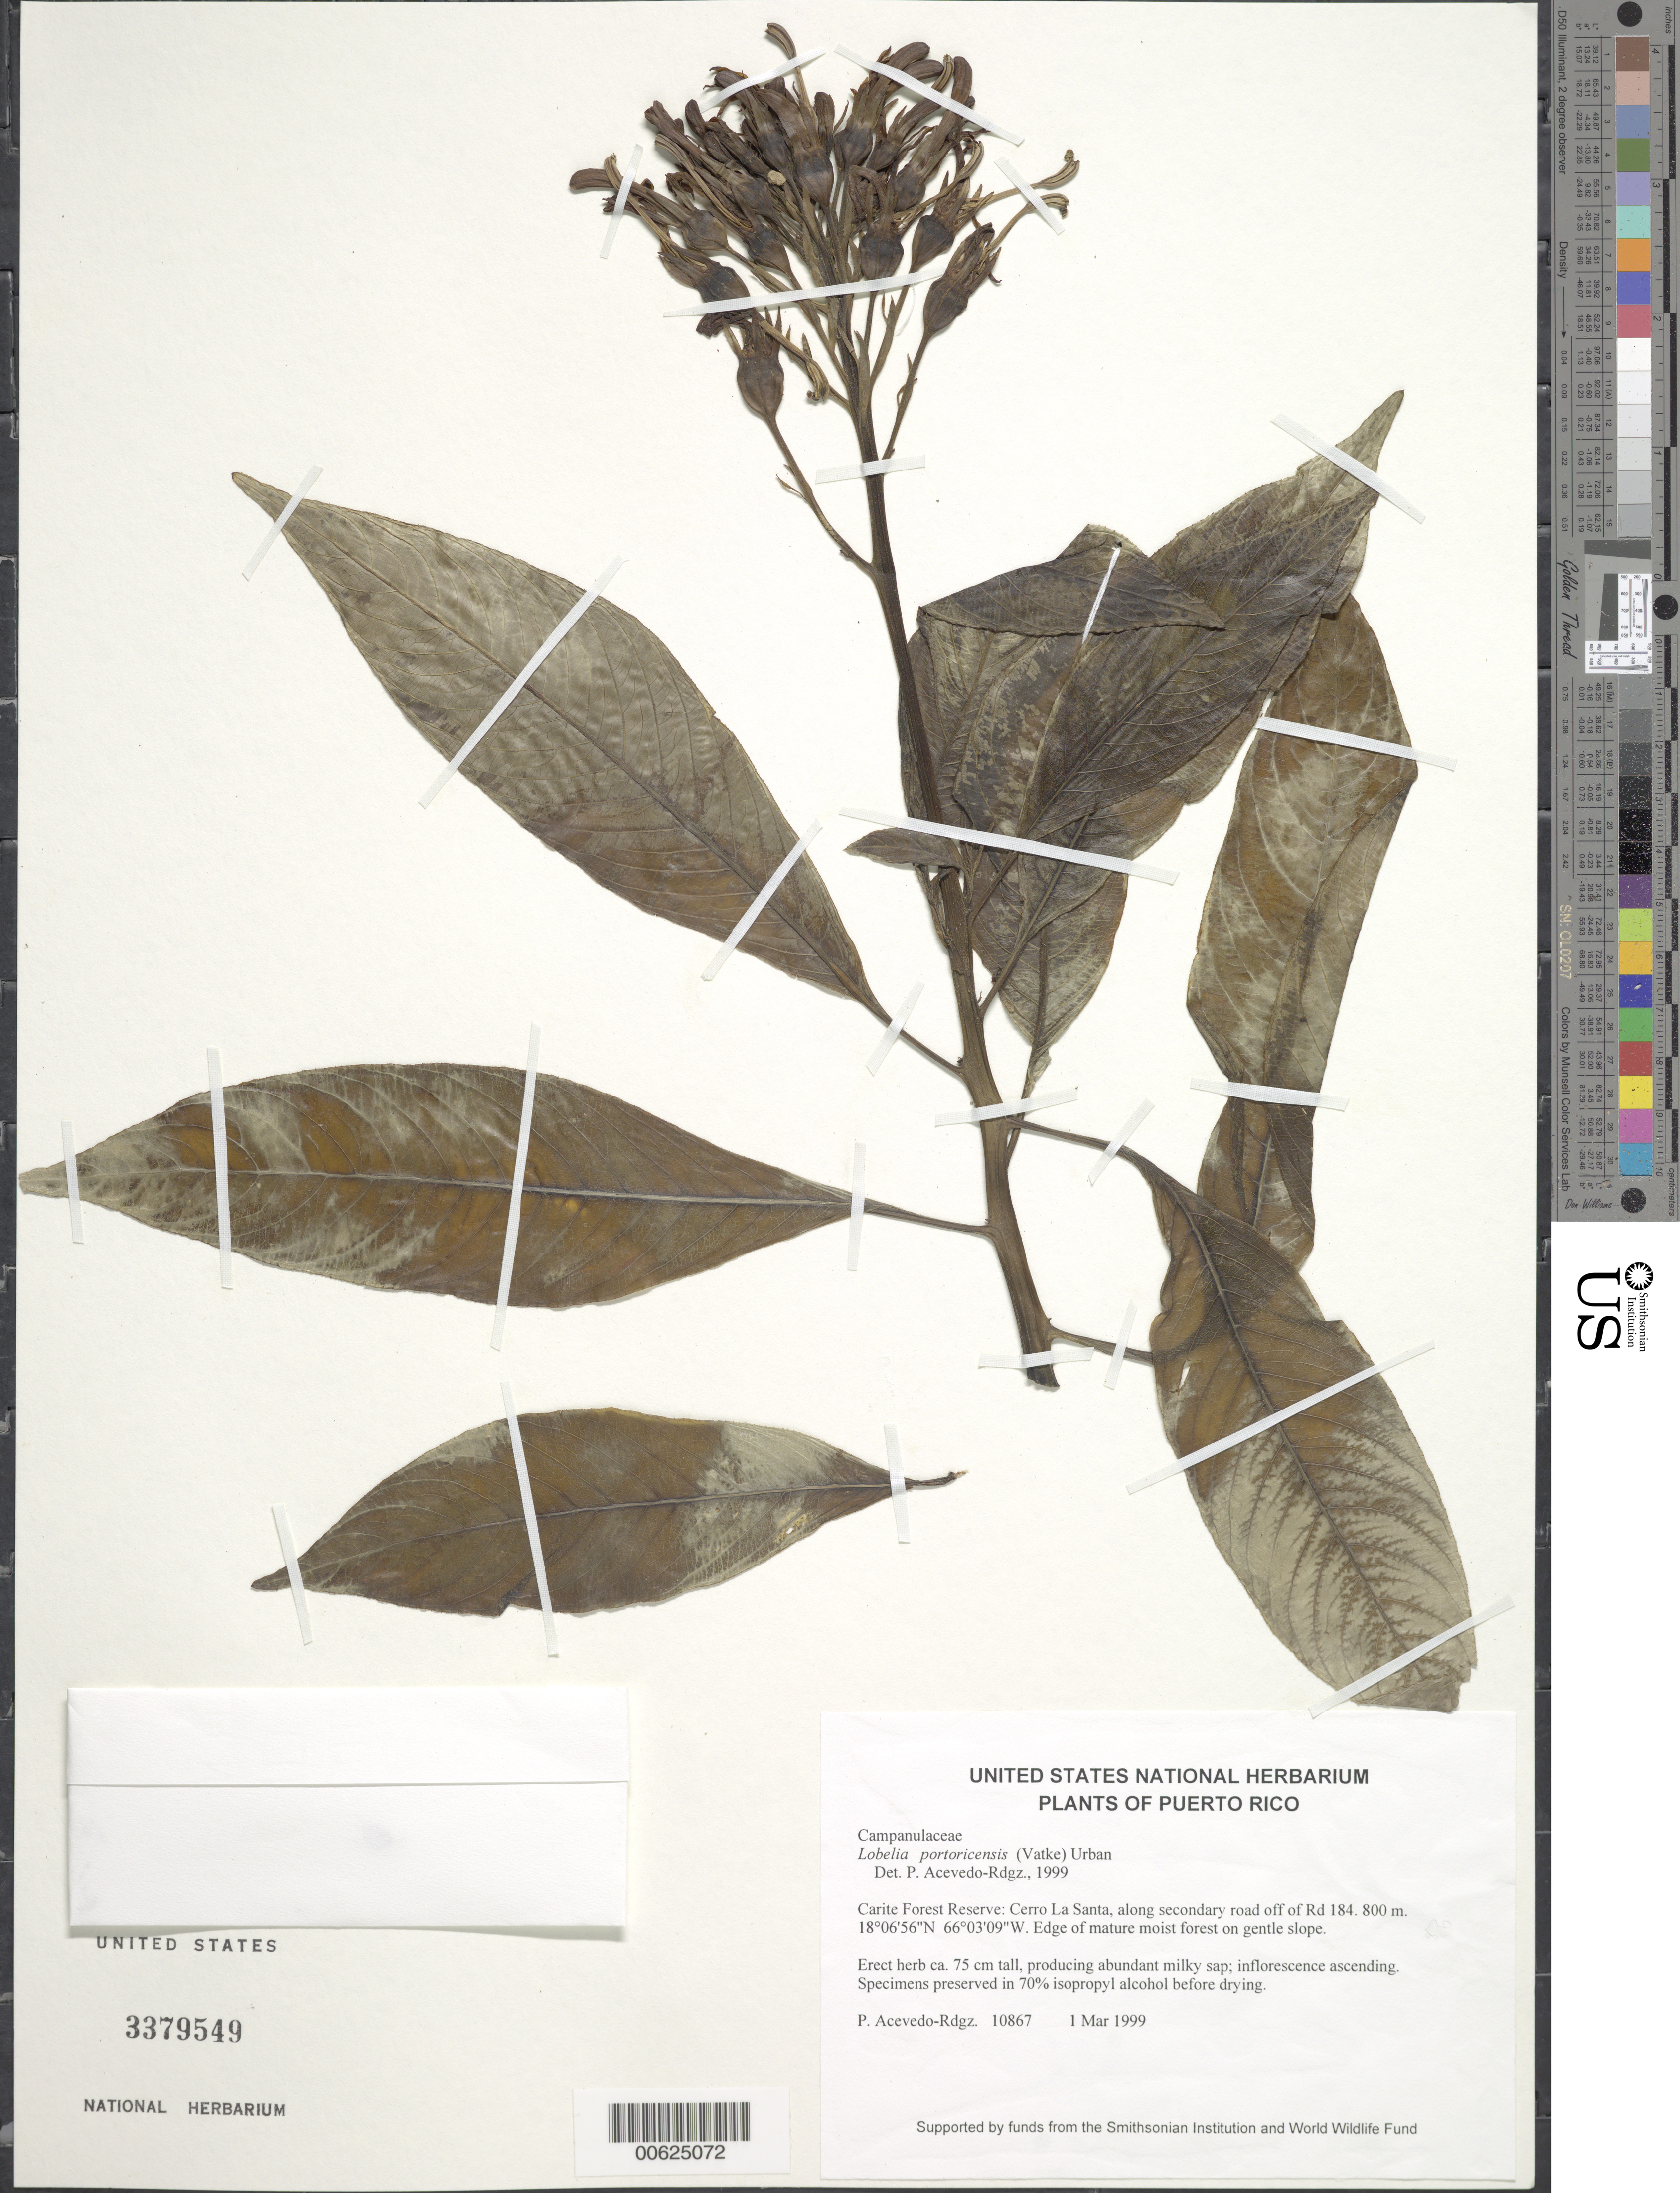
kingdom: Plantae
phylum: Tracheophyta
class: Magnoliopsida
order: Asterales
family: Campanulaceae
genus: Lobelia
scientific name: Lobelia portoricensis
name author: (Vatke) Urb.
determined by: Acevedo-Rodríguez, P., (BOT), Smithsonian Institution - National Museum of Natural History (UNITED STATES)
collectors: P. Acevedo-Rodr.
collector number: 10867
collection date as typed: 01 Mar 1999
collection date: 1999-03-01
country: Puerto Rico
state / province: San Lorenzo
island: Puerto Rico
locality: Cayey; Carite Forest Reserve: Cerro La Santa, along secondary road off of Rd 184.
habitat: Edge of mature moist forest on gentle slope.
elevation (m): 800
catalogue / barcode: US 3379549